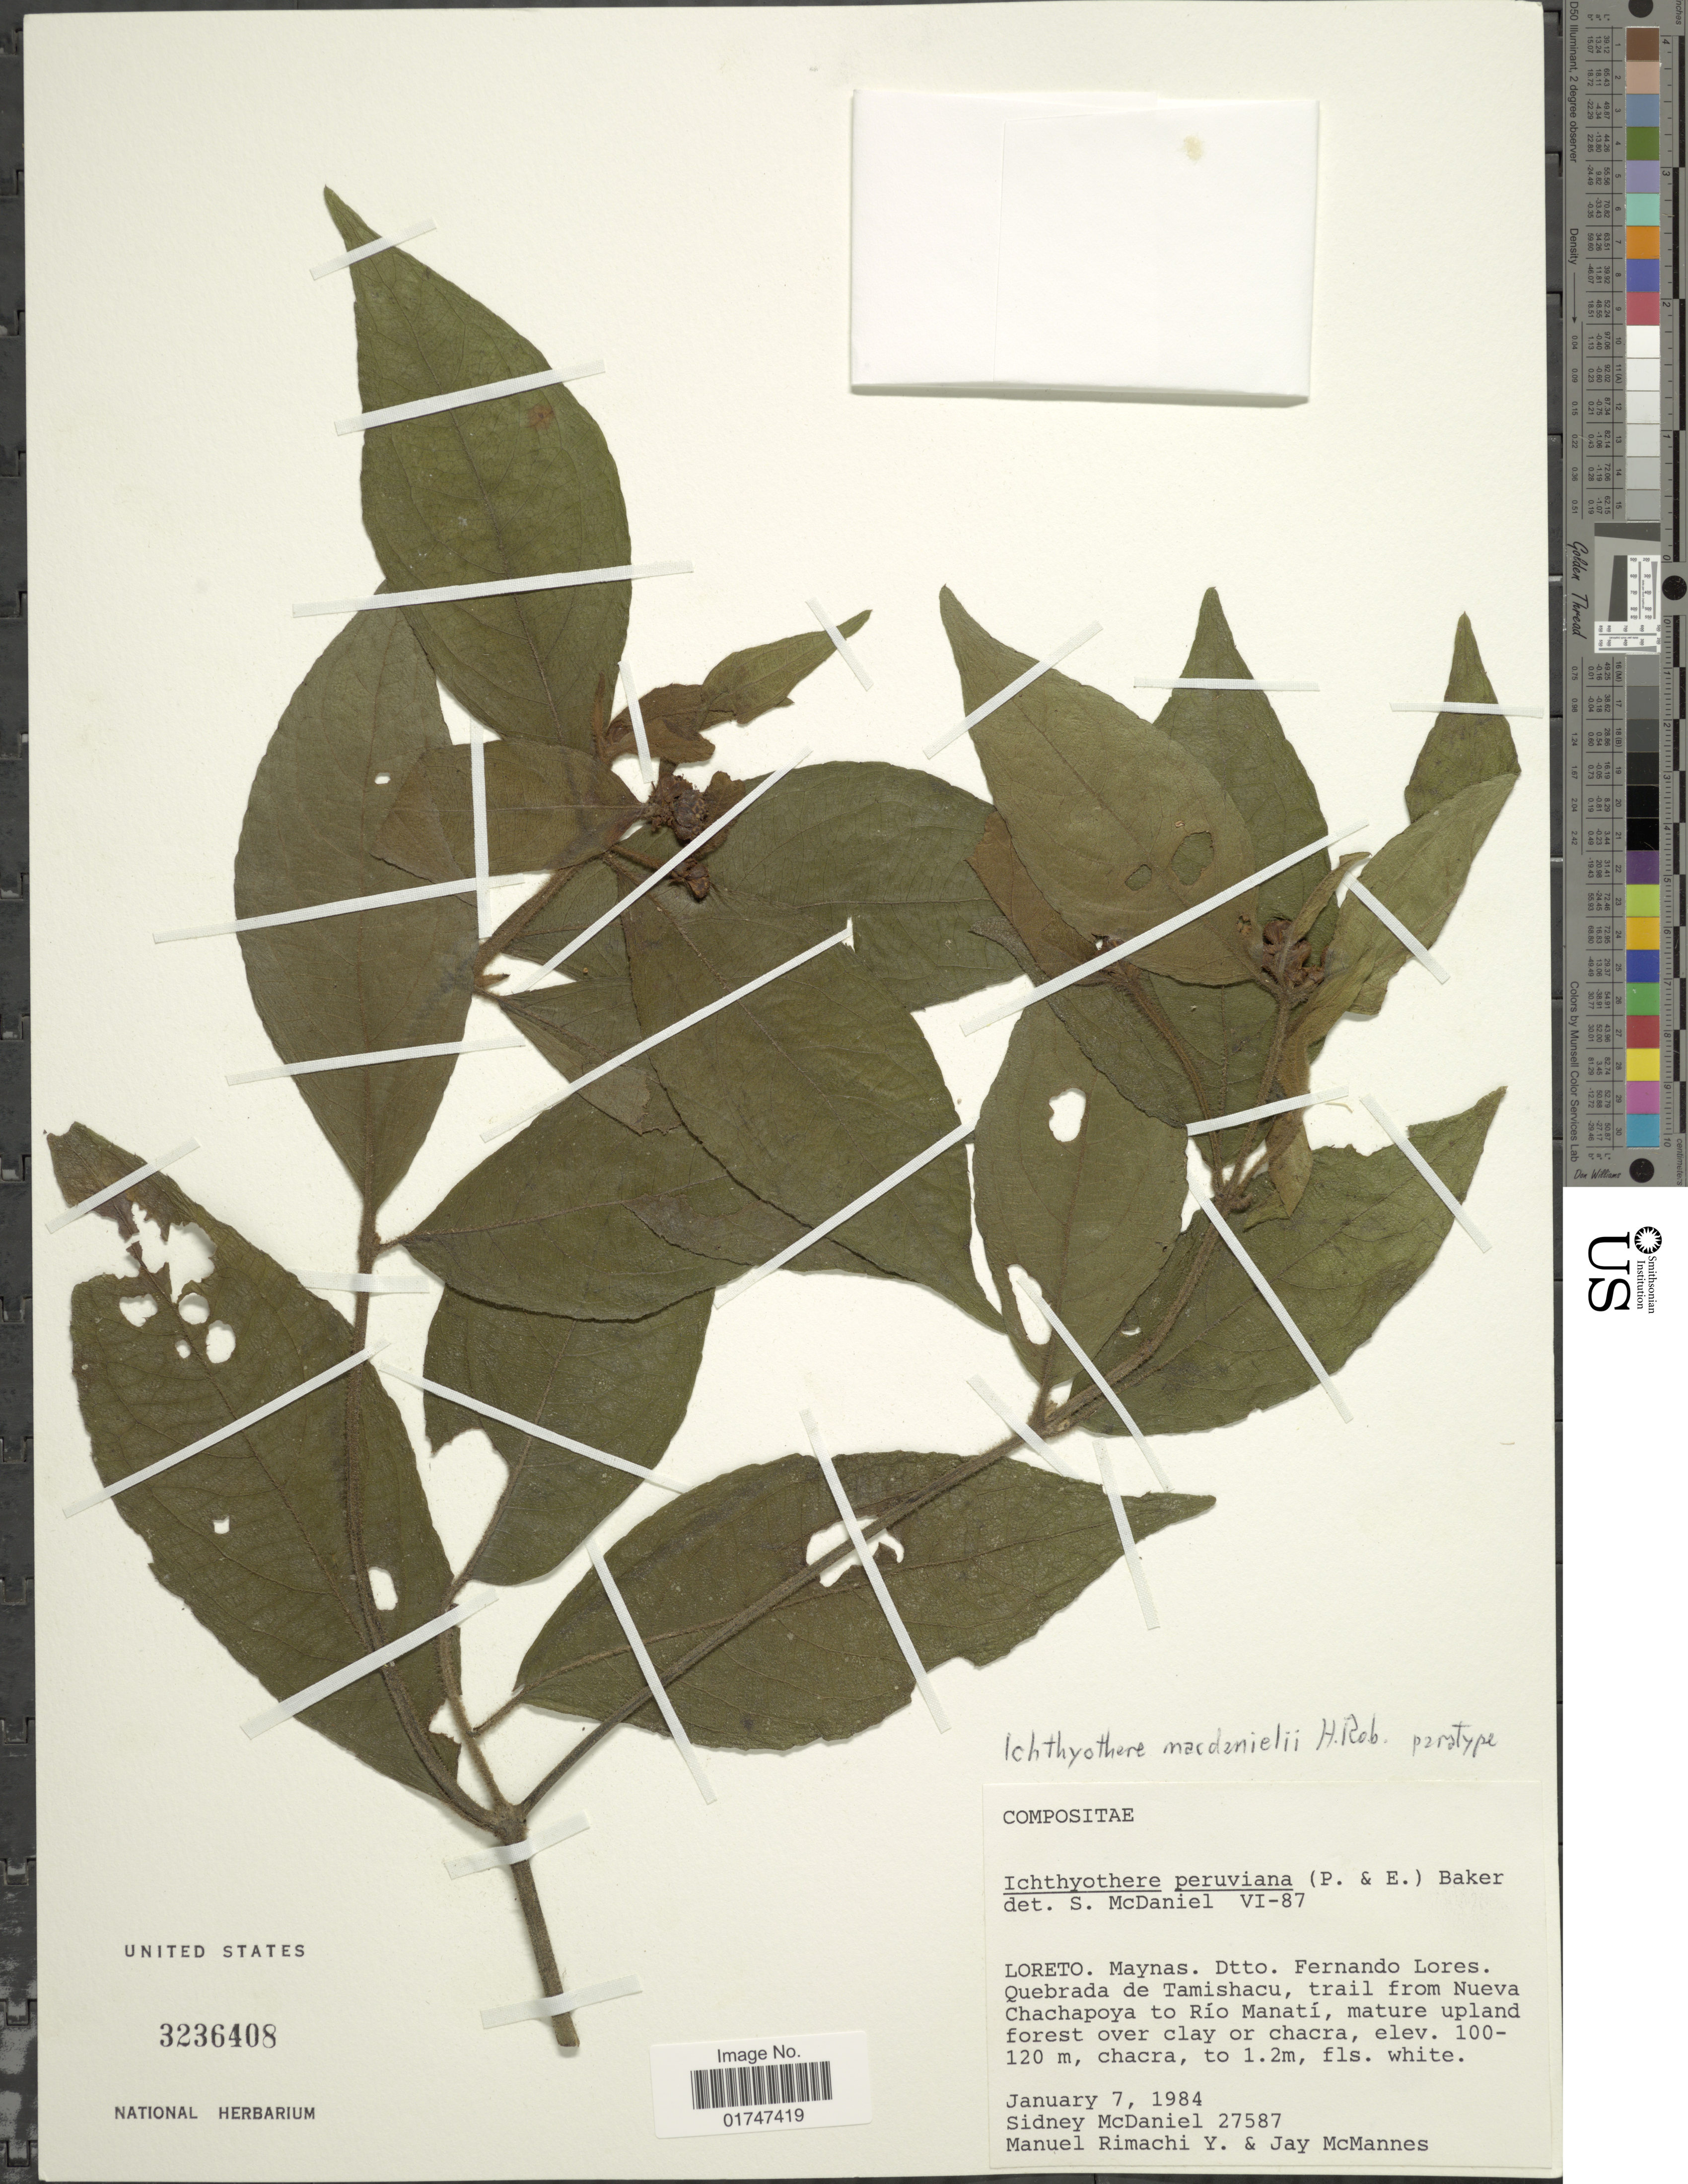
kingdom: Plantae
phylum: Tracheophyta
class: Magnoliopsida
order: Asterales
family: Asteraceae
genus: Ichthyothere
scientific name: Ichthyothere macdanielii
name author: H. Rob.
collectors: S. McDaniel, M. Rimachi Y. & J. McMannes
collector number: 27587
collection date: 1984-01-07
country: Peru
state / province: Loreto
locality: Loreto. Maynas. Dtto. Fernando Lores. Quebrada de Tamishacu, trail from Nueva Chachapoya to Río Manatí, mature upland forest over clay or chacra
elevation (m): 100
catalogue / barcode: US 3236408